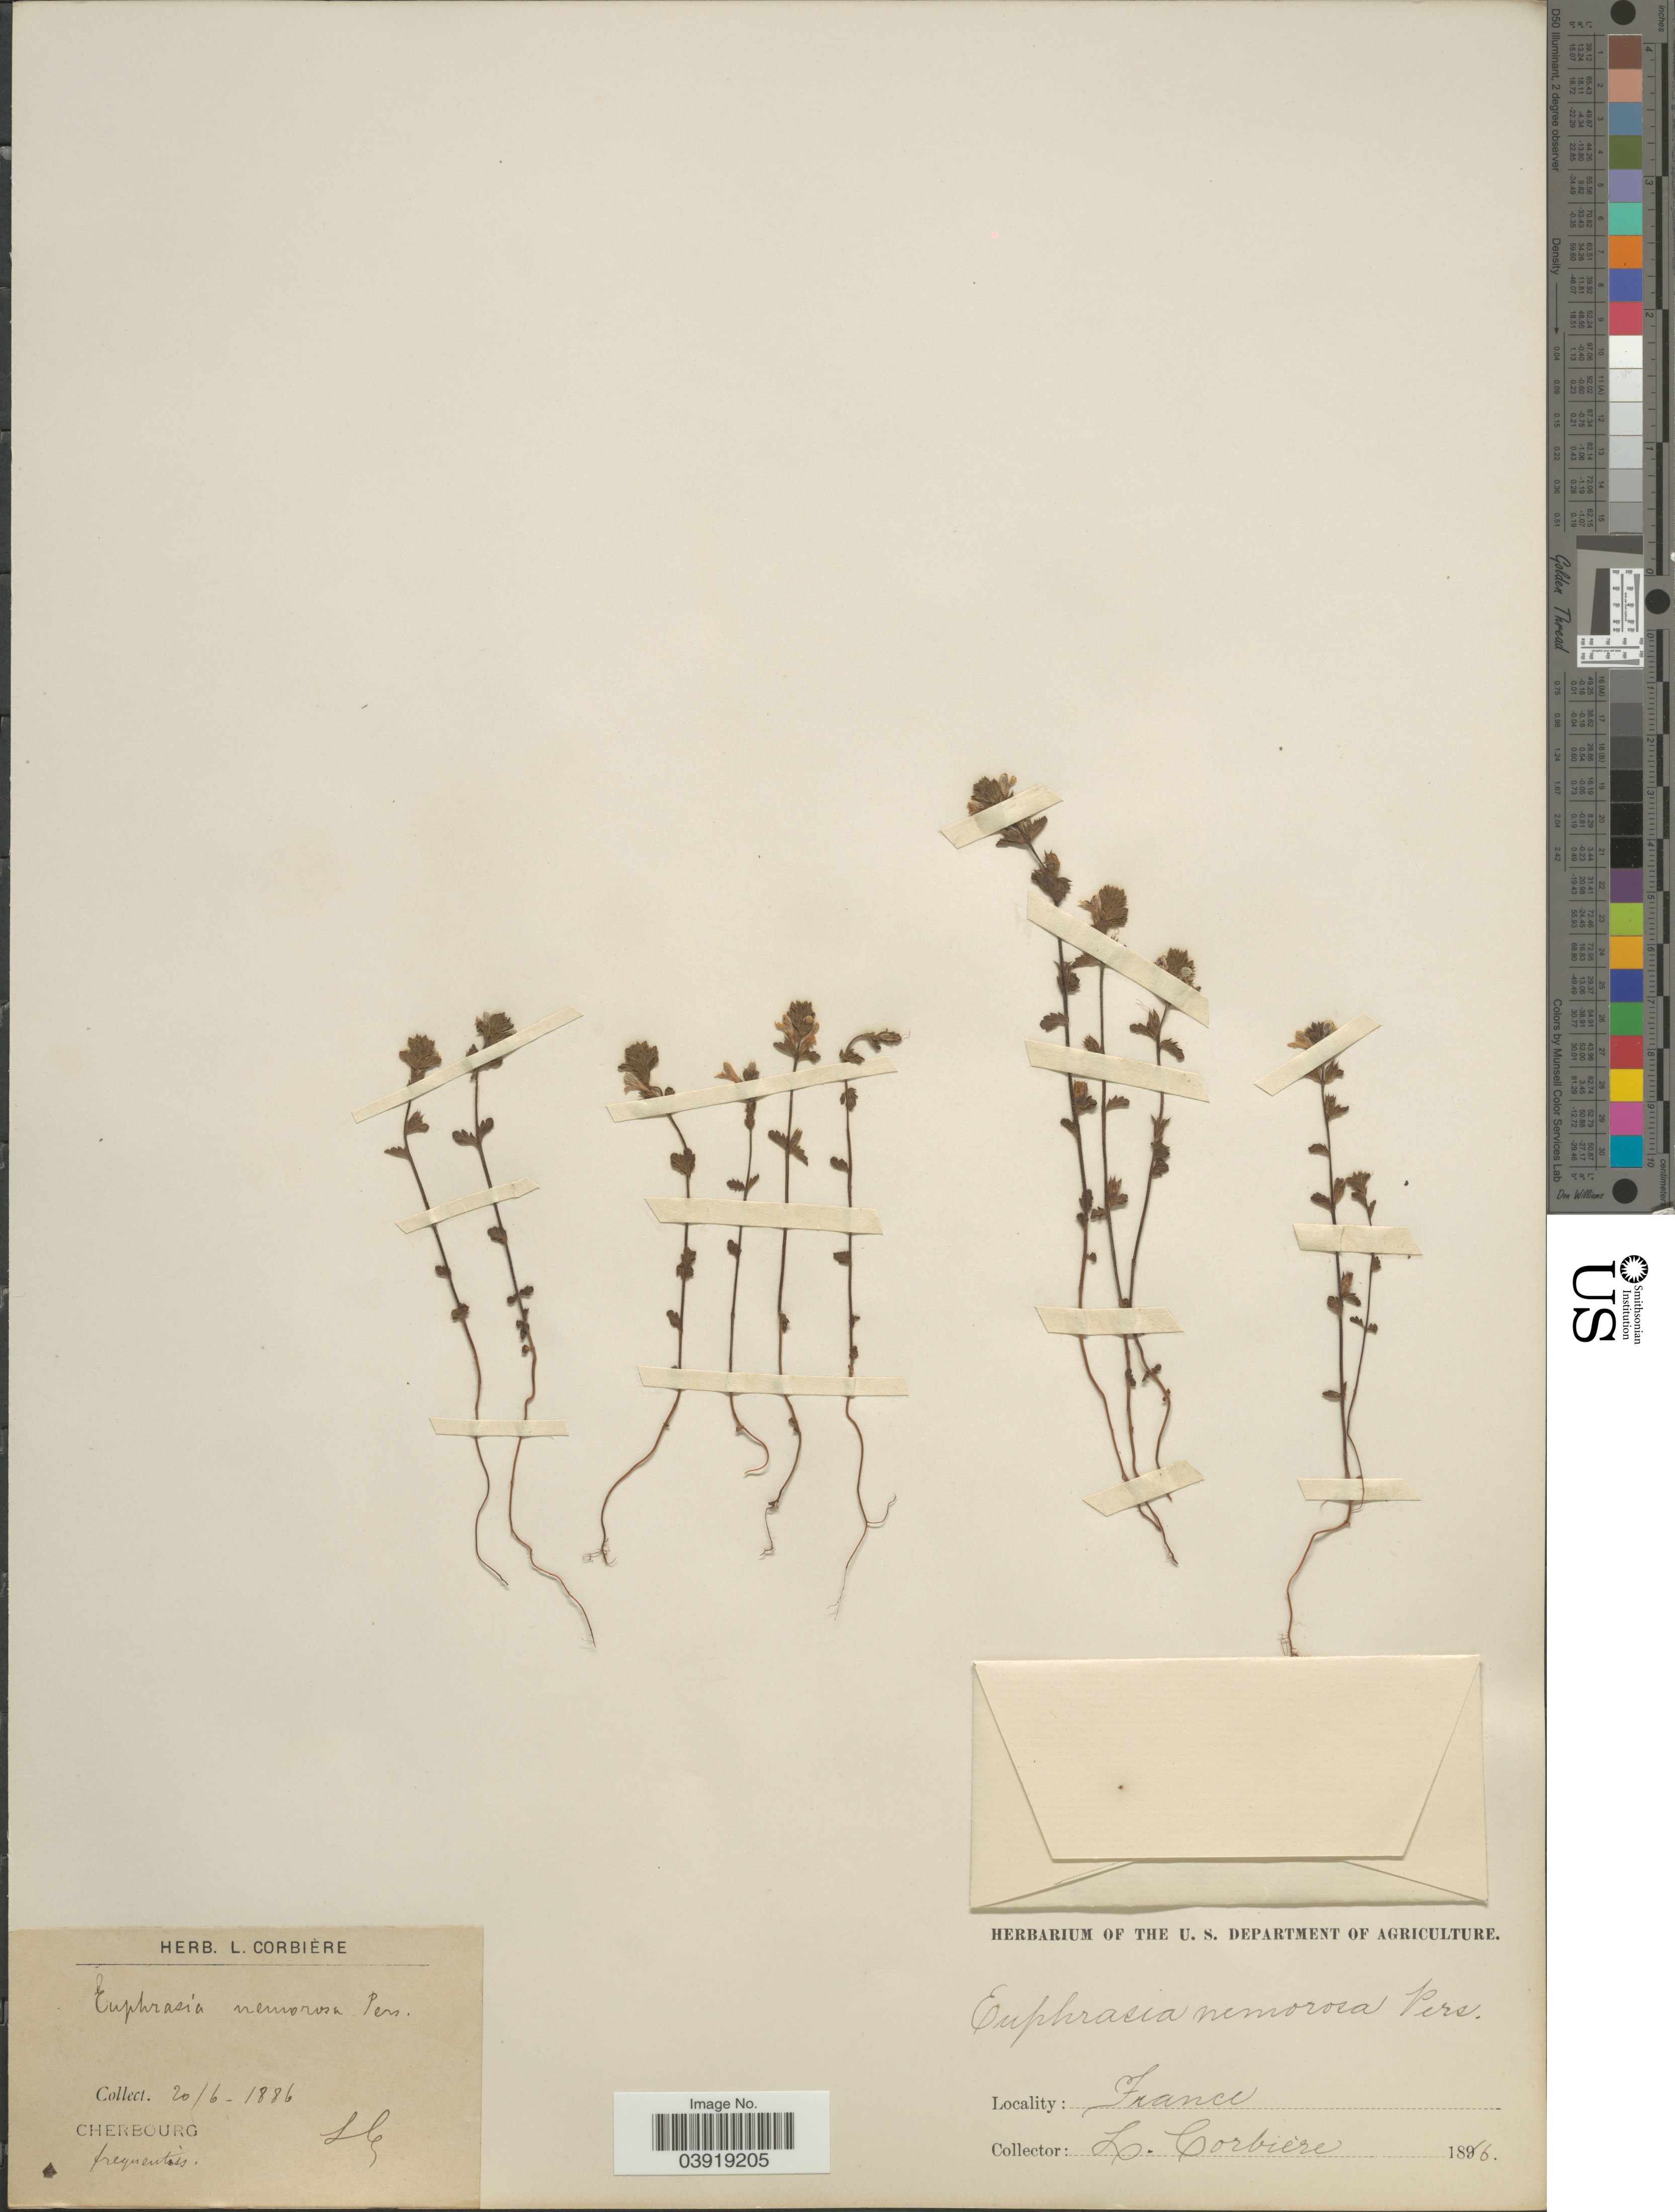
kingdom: Plantae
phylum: Tracheophyta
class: Magnoliopsida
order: Lamiales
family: Orobanchaceae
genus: Euphrasia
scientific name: Euphrasia nemorosa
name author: (Pers.) Wallr.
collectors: L. Corbière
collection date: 1886-06-20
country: France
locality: Cherbourg.